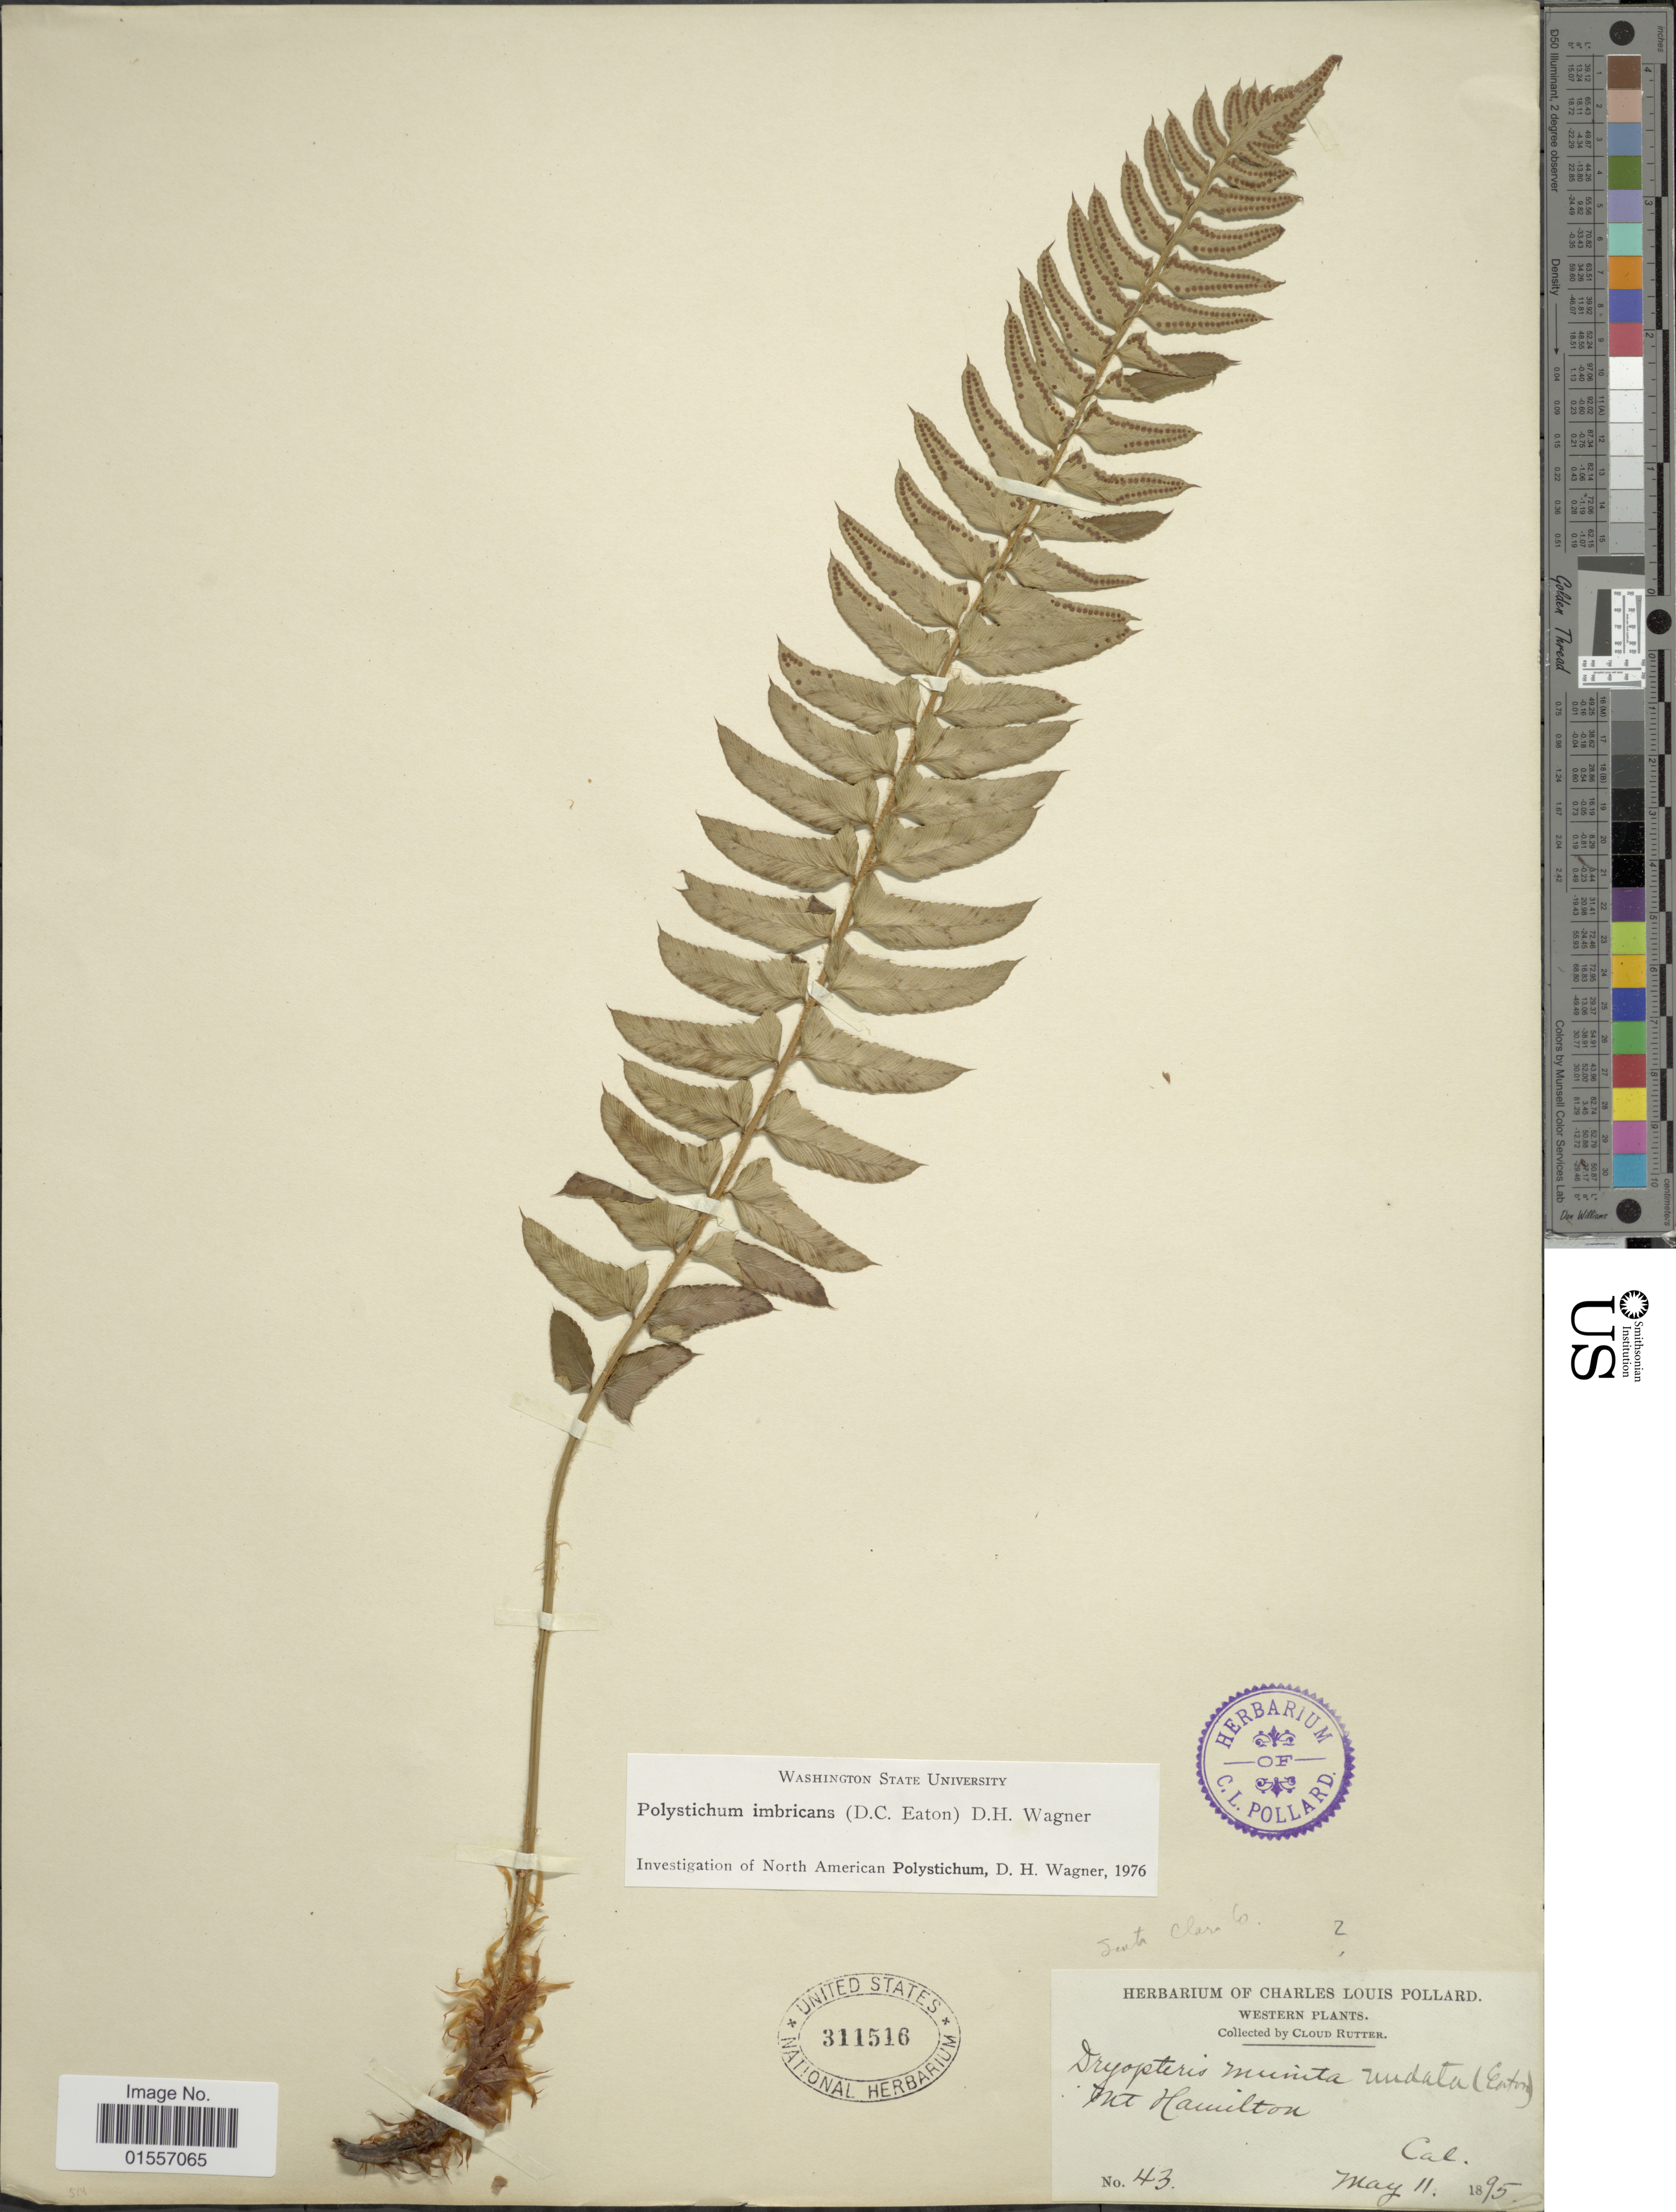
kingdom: Plantae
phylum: Tracheophyta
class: Polypodiopsida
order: Polypodiales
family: Dryopteridaceae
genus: Polystichum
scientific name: Polystichum imbricans subsp. imbricans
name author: (D.C. Eaton) D.H. Wagner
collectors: C. Rutter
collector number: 43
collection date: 1895-05-11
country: United States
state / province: California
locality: Mt. Hamilton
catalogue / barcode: US 311516